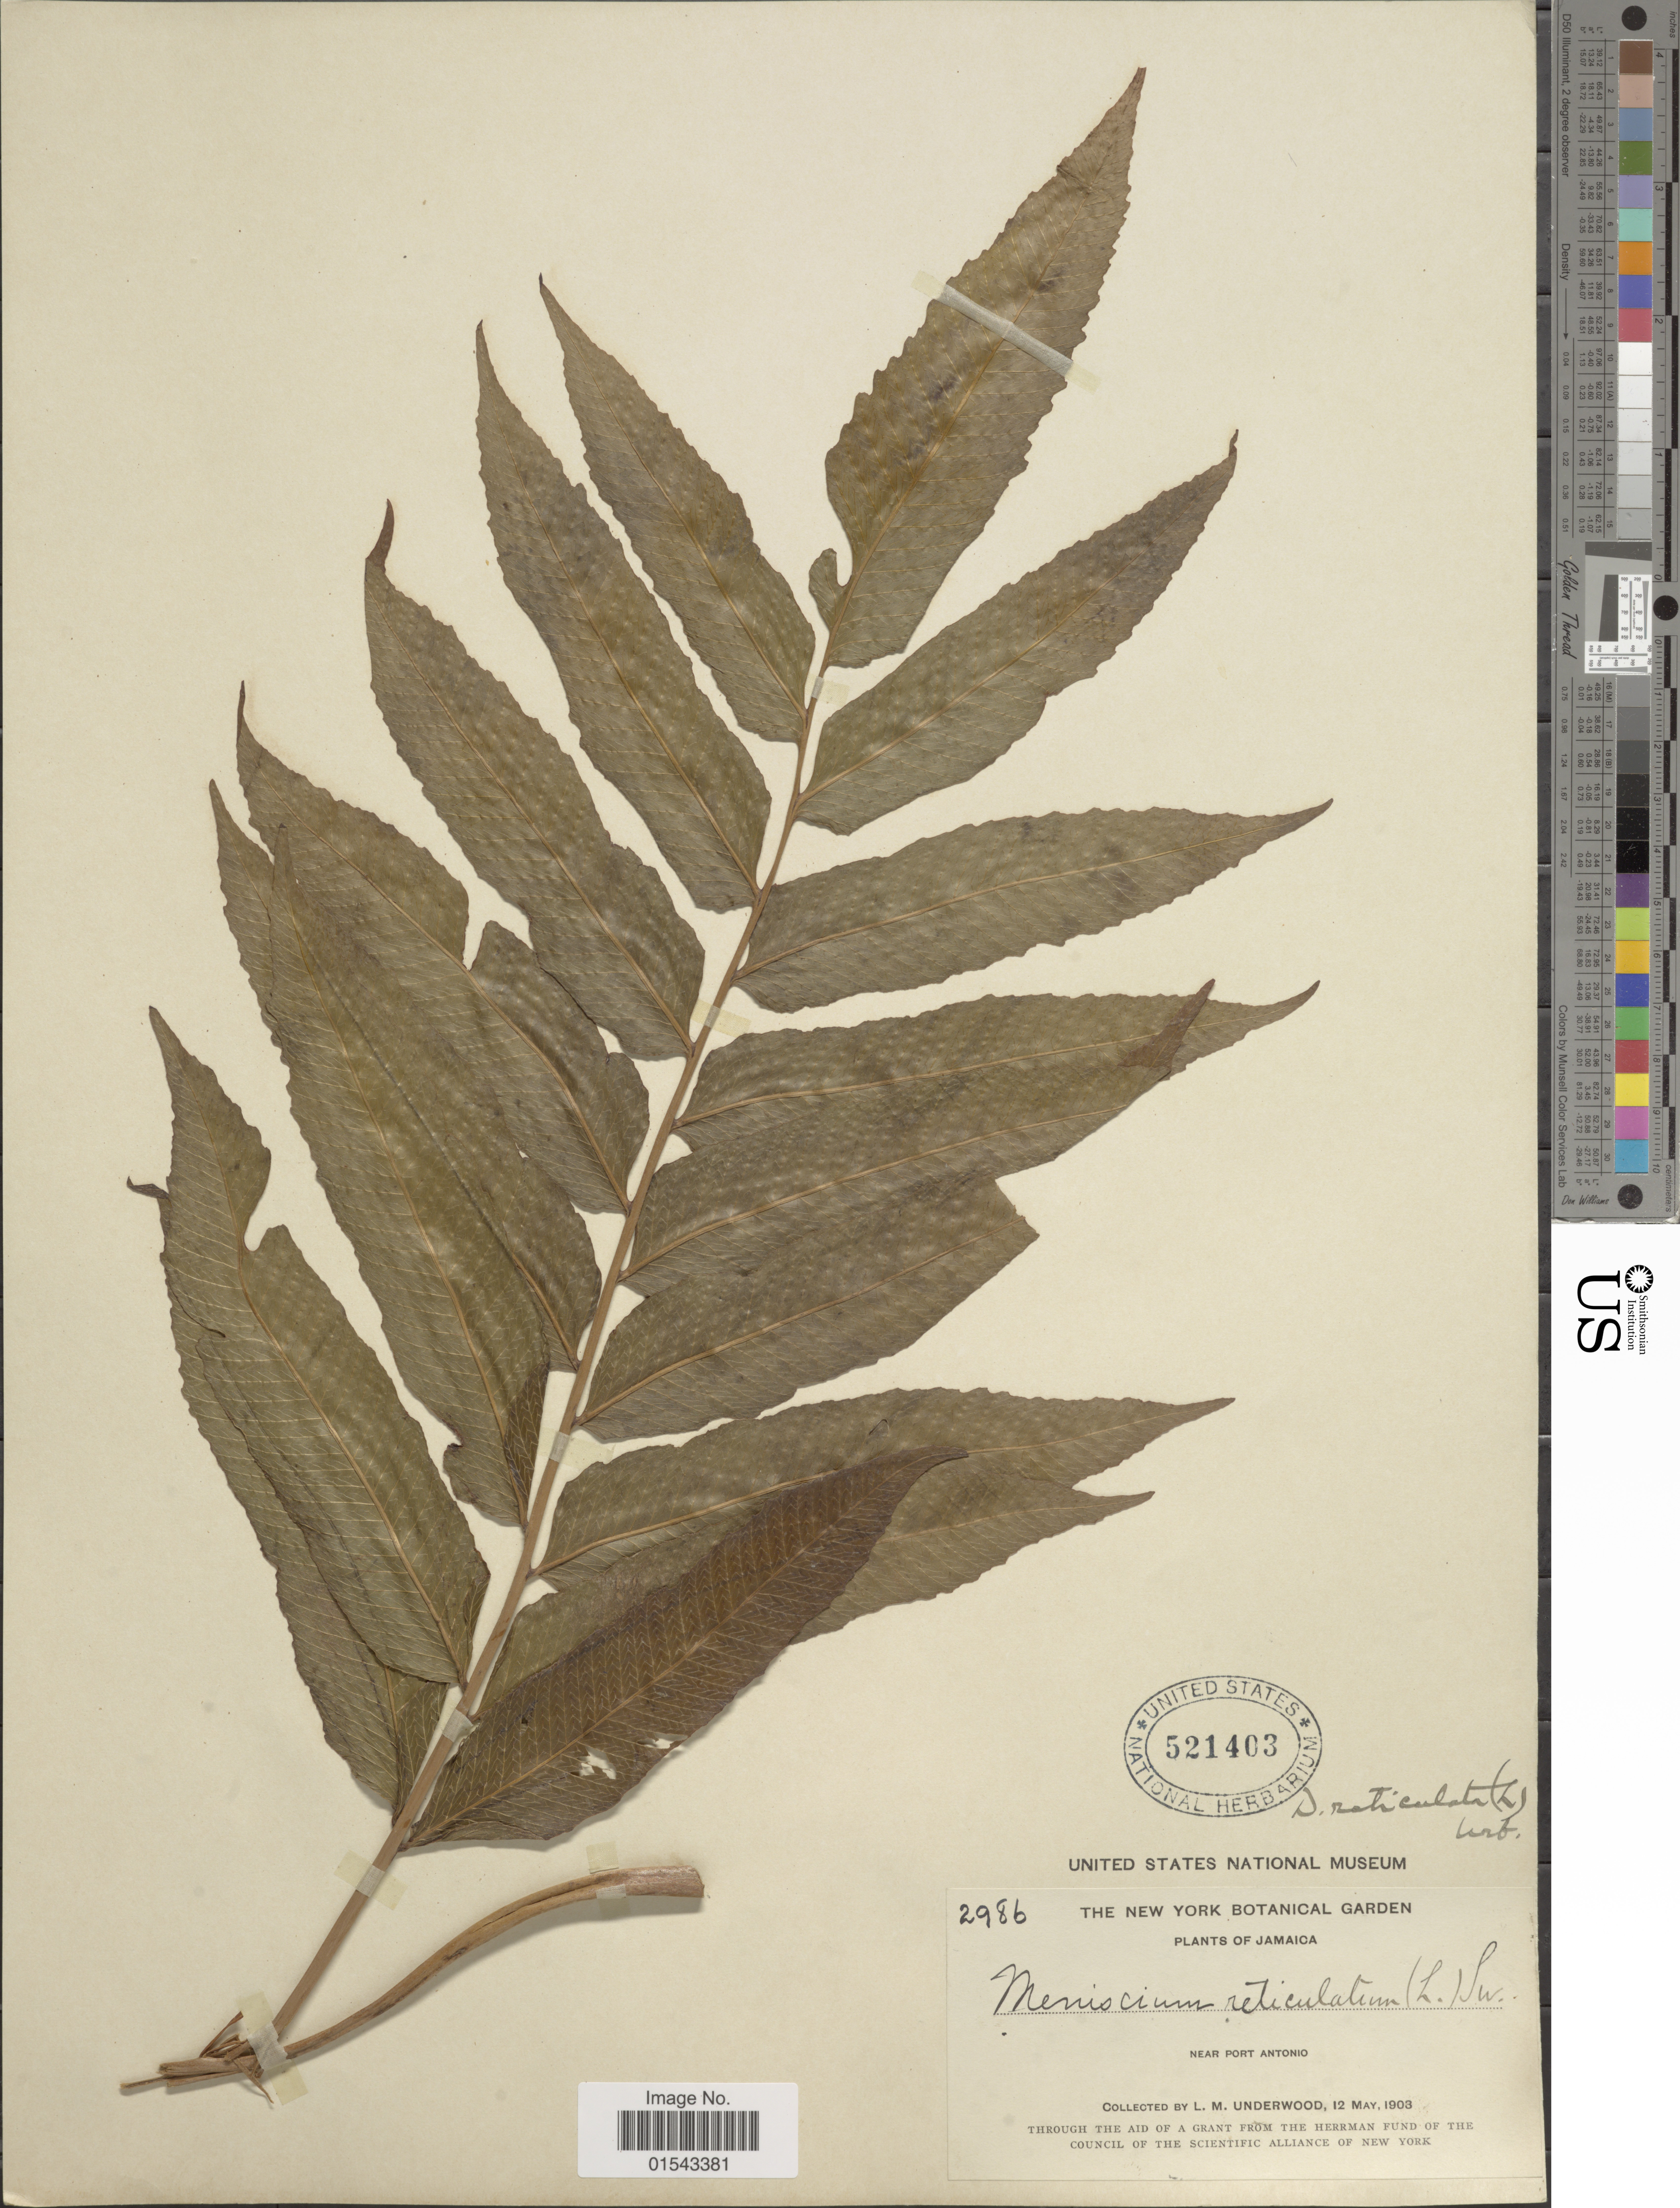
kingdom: Plantae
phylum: Tracheophyta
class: Polypodiopsida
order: Polypodiales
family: Thelypteridaceae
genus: Meniscium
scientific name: Meniscium reticulatum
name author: (L.) Sw.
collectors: L. M. Underwood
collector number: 2986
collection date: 1903-05-12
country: Jamaica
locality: Near Port Antonio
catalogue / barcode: US 521403